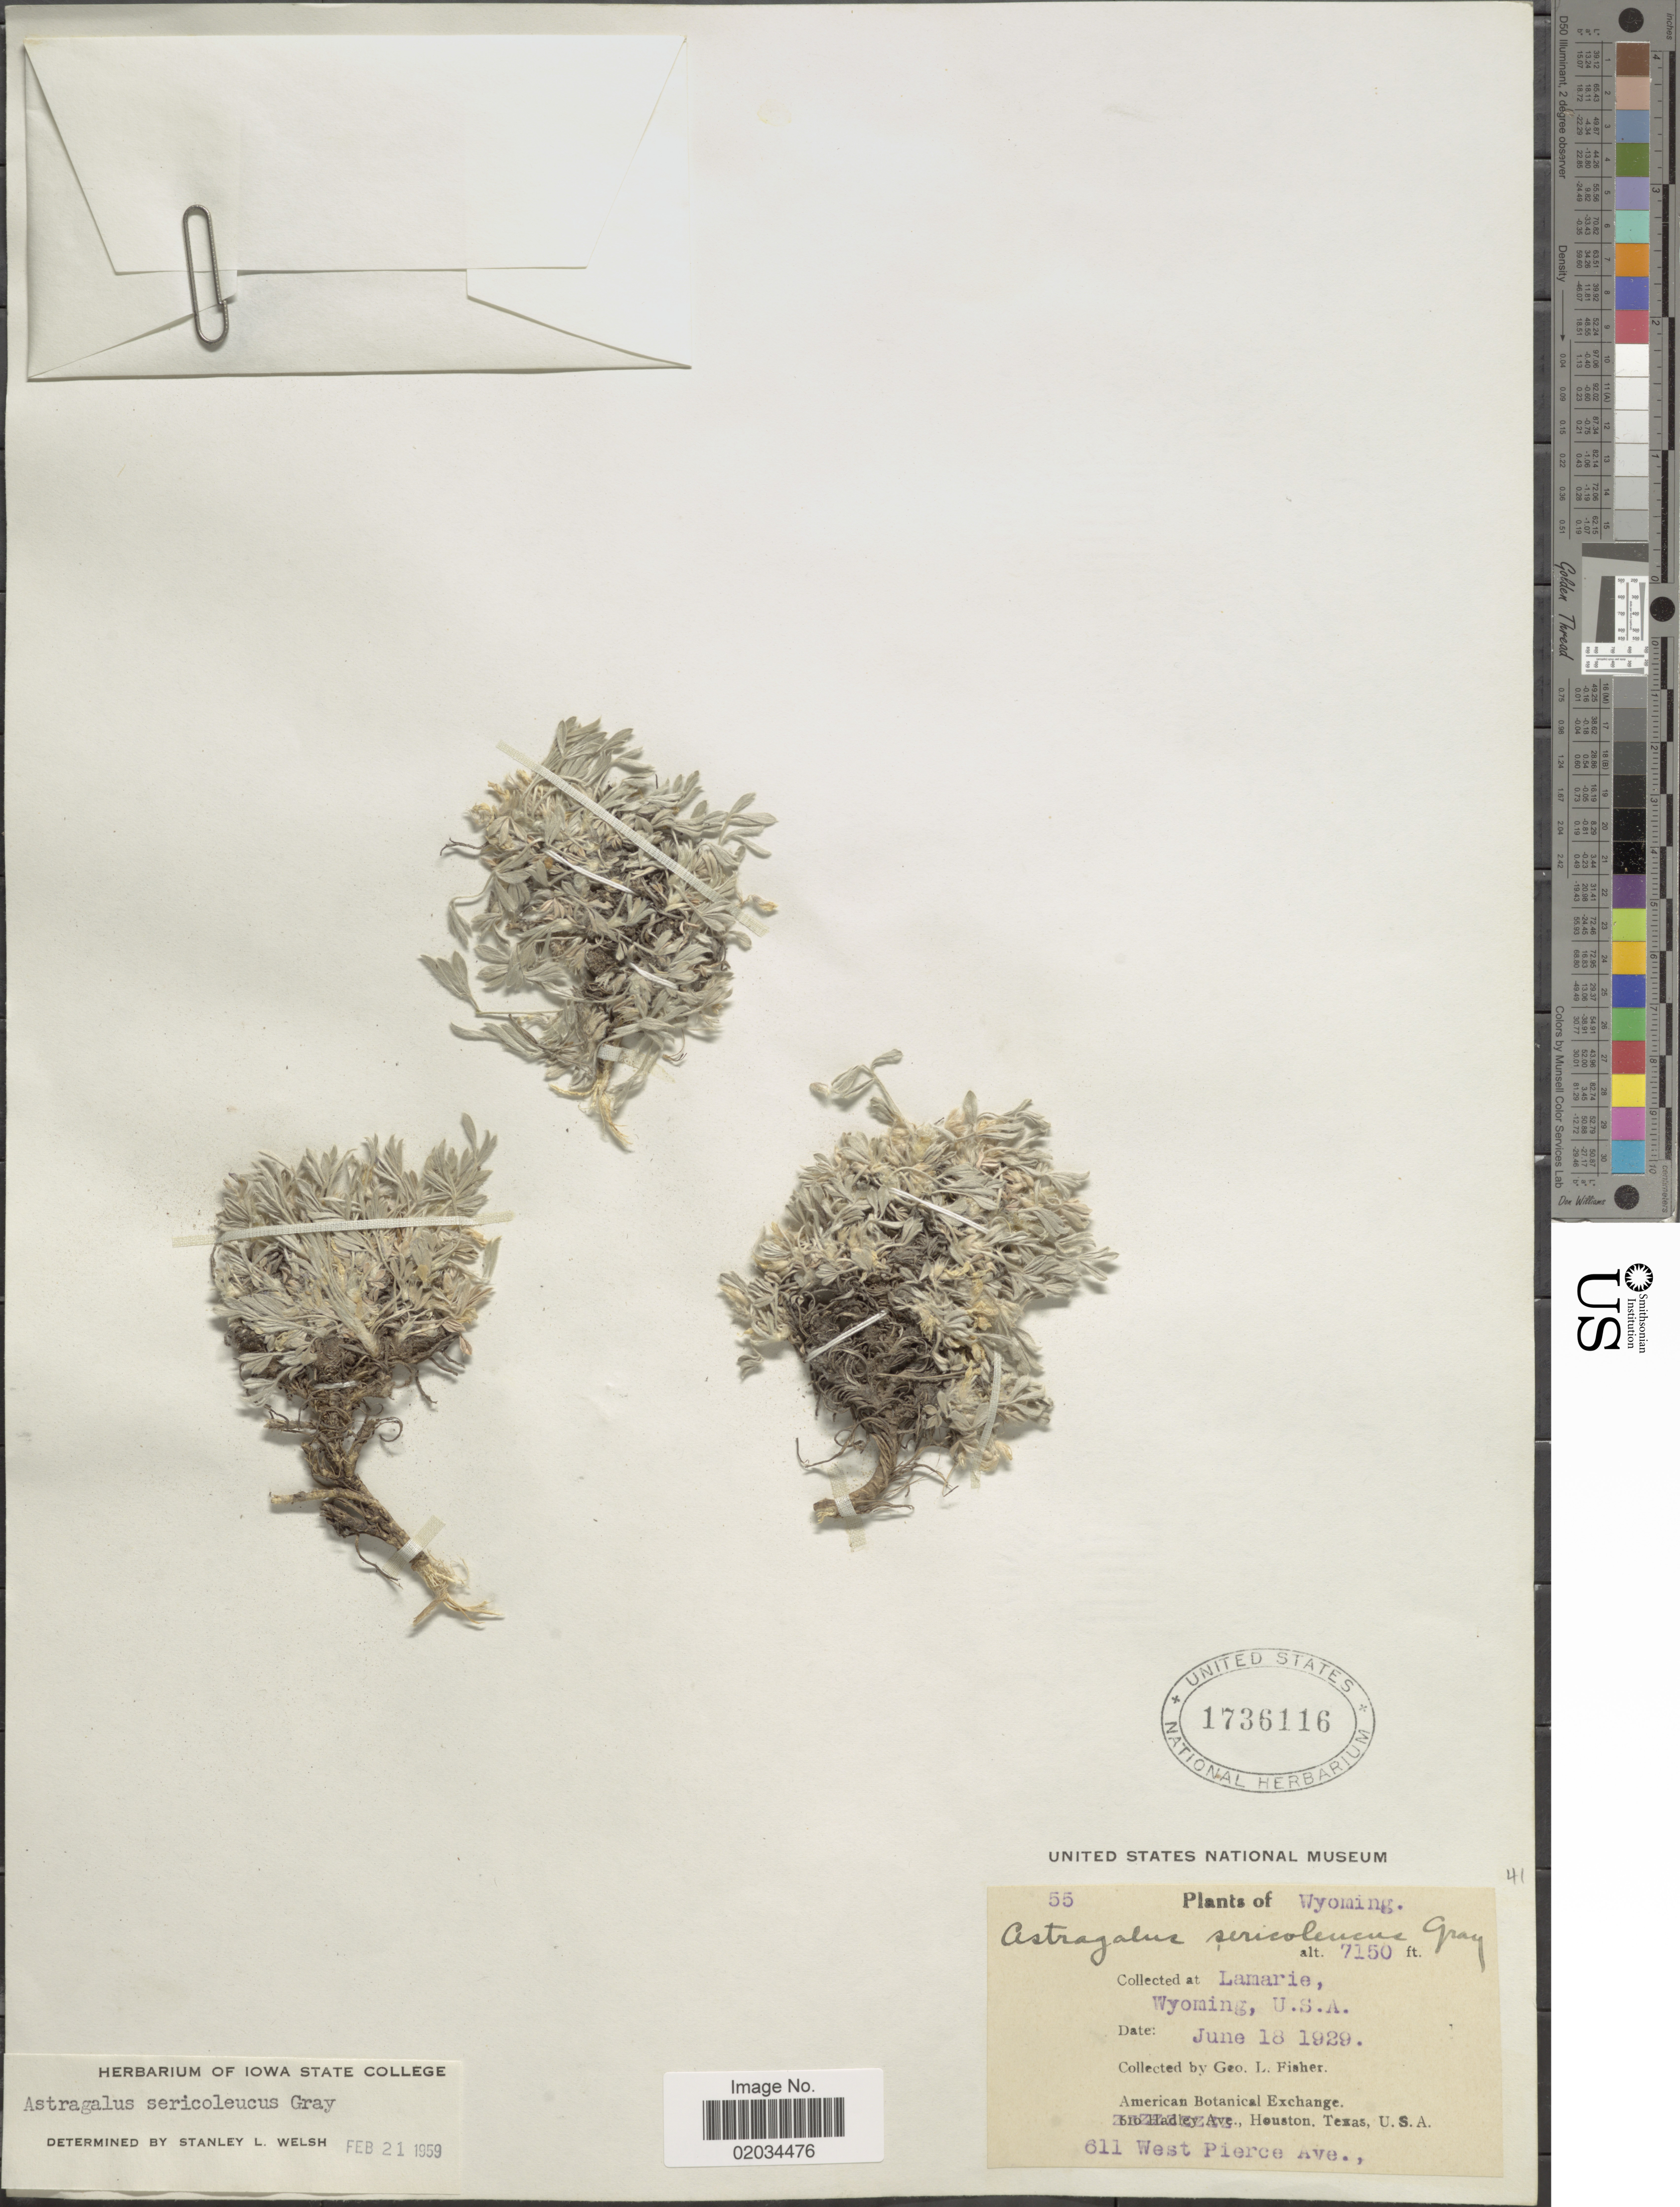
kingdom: Plantae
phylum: Tracheophyta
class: Magnoliopsida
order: Fabales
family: Fabaceae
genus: Astragalus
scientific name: Astragalus sericoleucus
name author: A. Gray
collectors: G. L. Fisher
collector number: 55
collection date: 1929-06-18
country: United States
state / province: Wyoming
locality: Lamarie.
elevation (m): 2179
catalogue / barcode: US 1736116